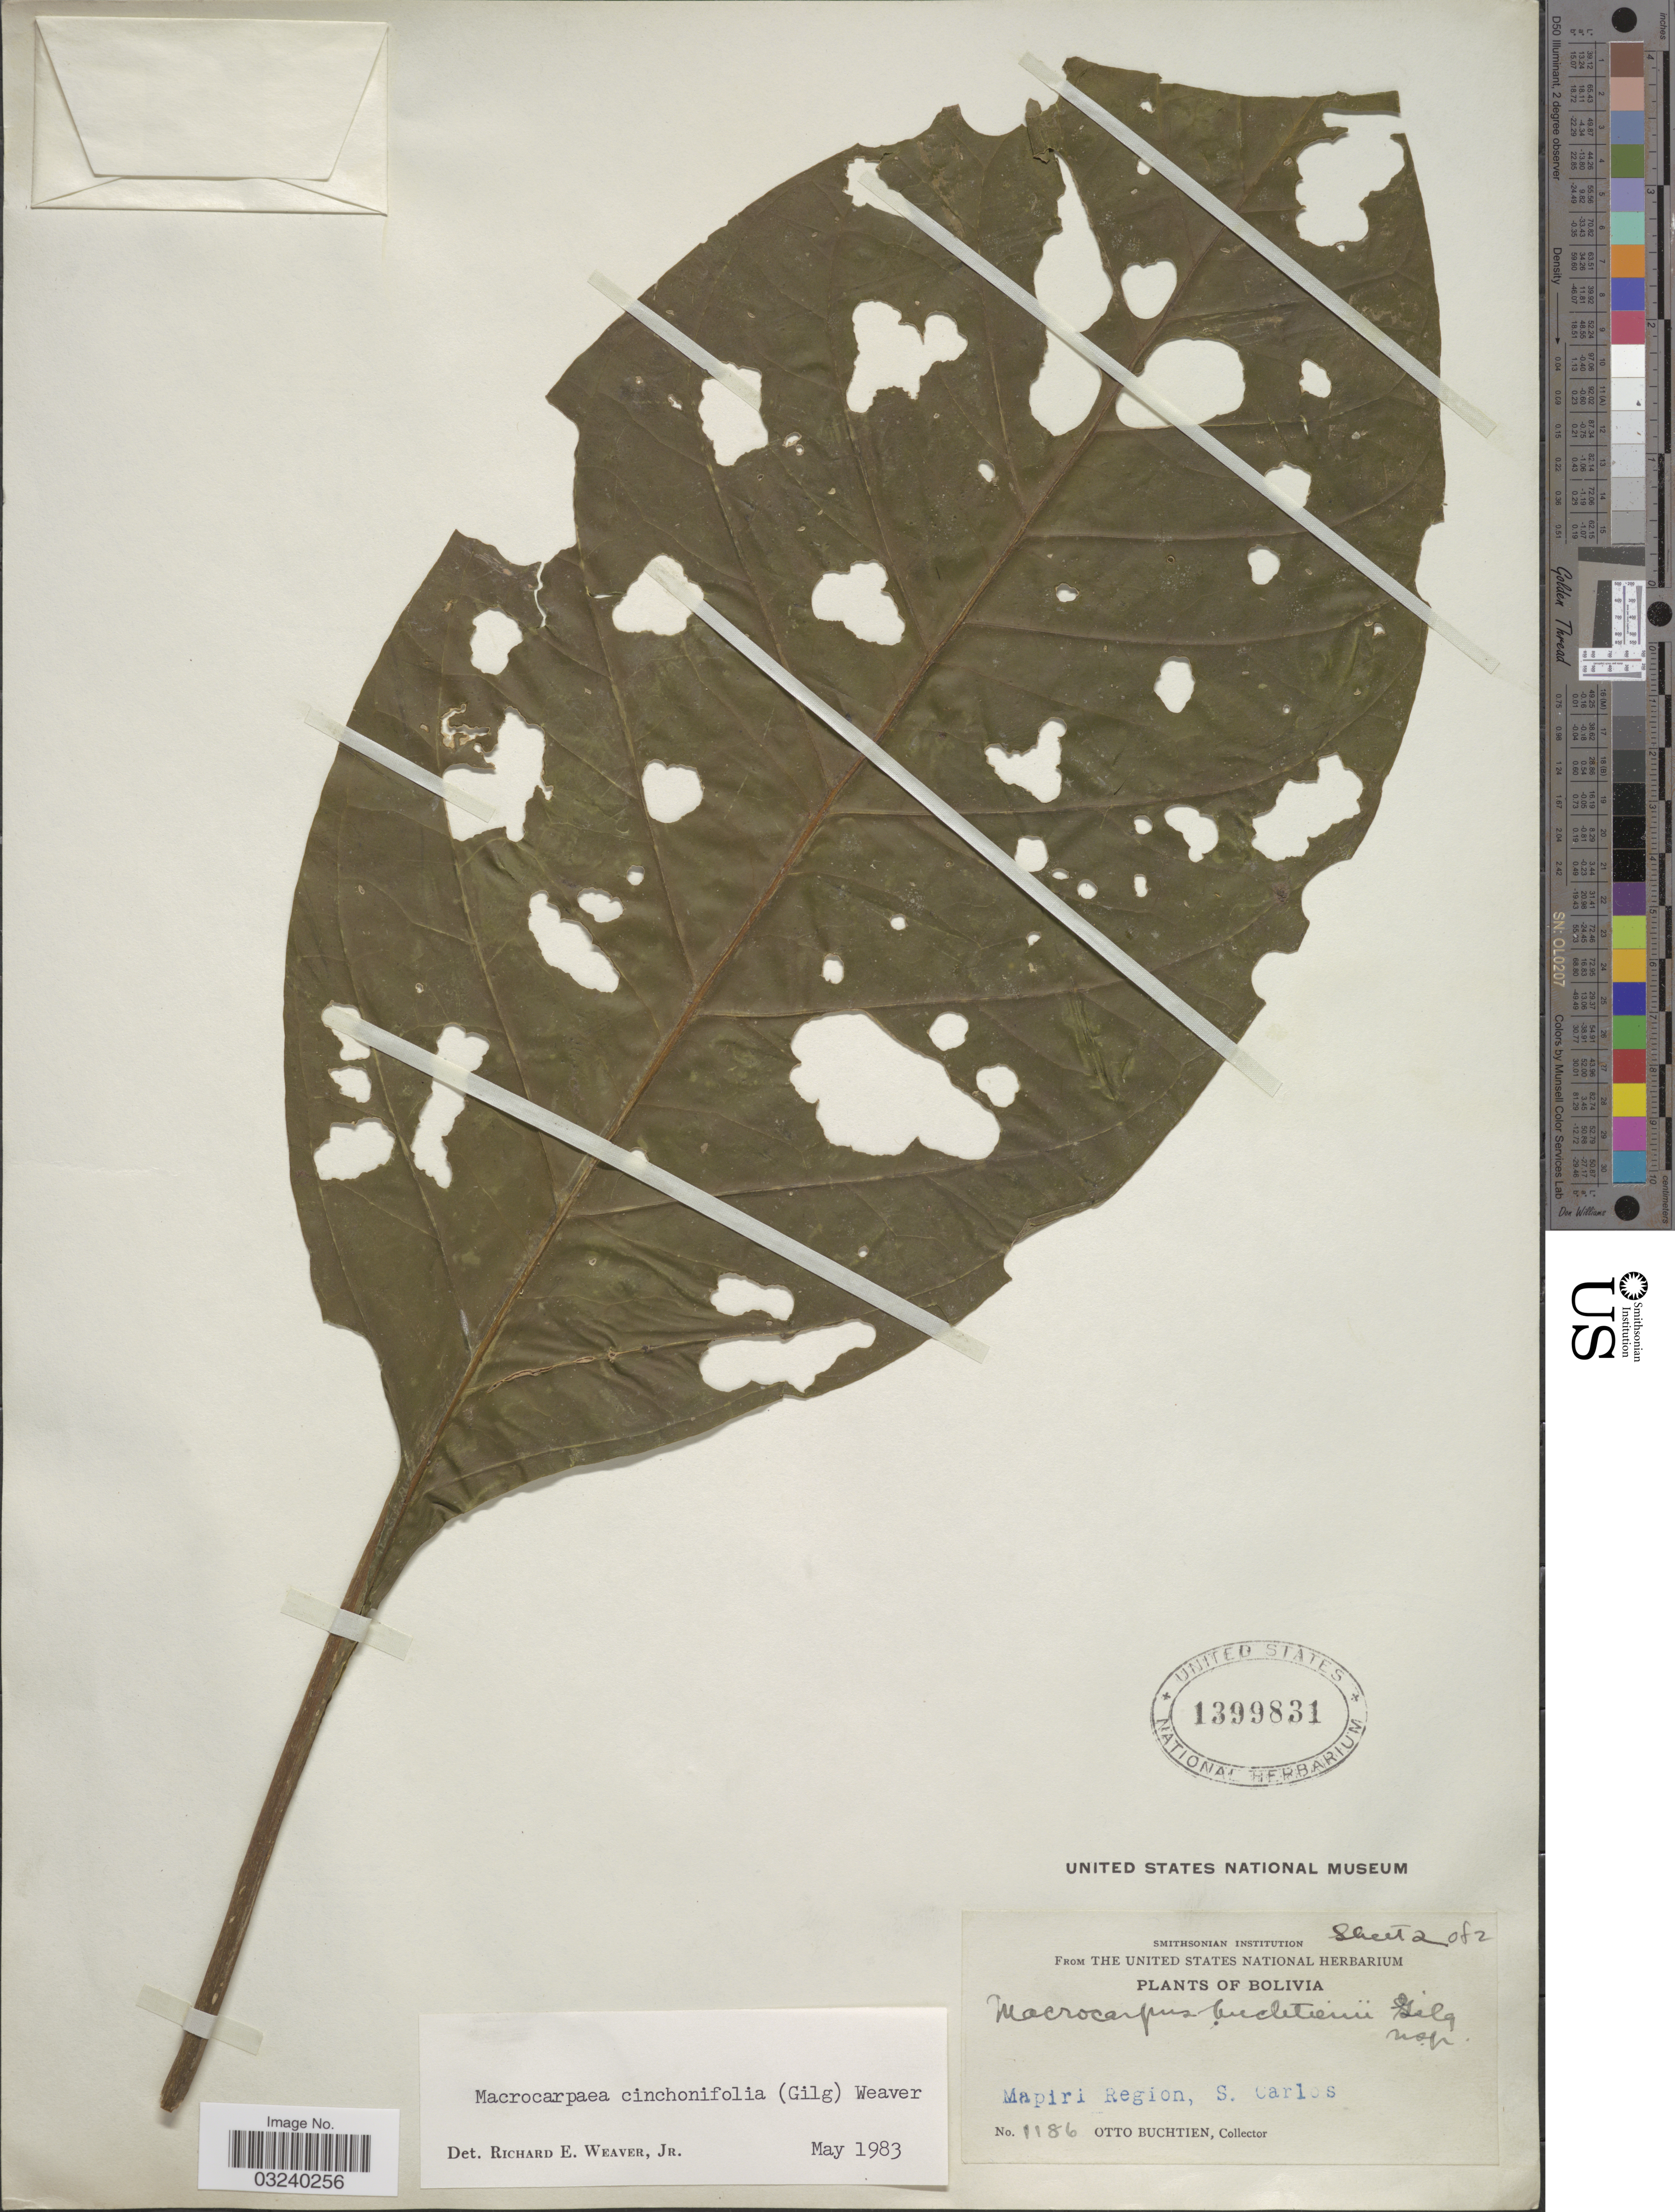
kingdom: Plantae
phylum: Tracheophyta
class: Magnoliopsida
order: Gentianales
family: Gentianaceae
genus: Macrocarpaea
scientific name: Macrocarpaea cinchonifolia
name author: (Gilg) Weaver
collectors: O. Buchtien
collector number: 1186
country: Bolivia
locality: Mapiri Region, S. Carlos.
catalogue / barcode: US 1399831